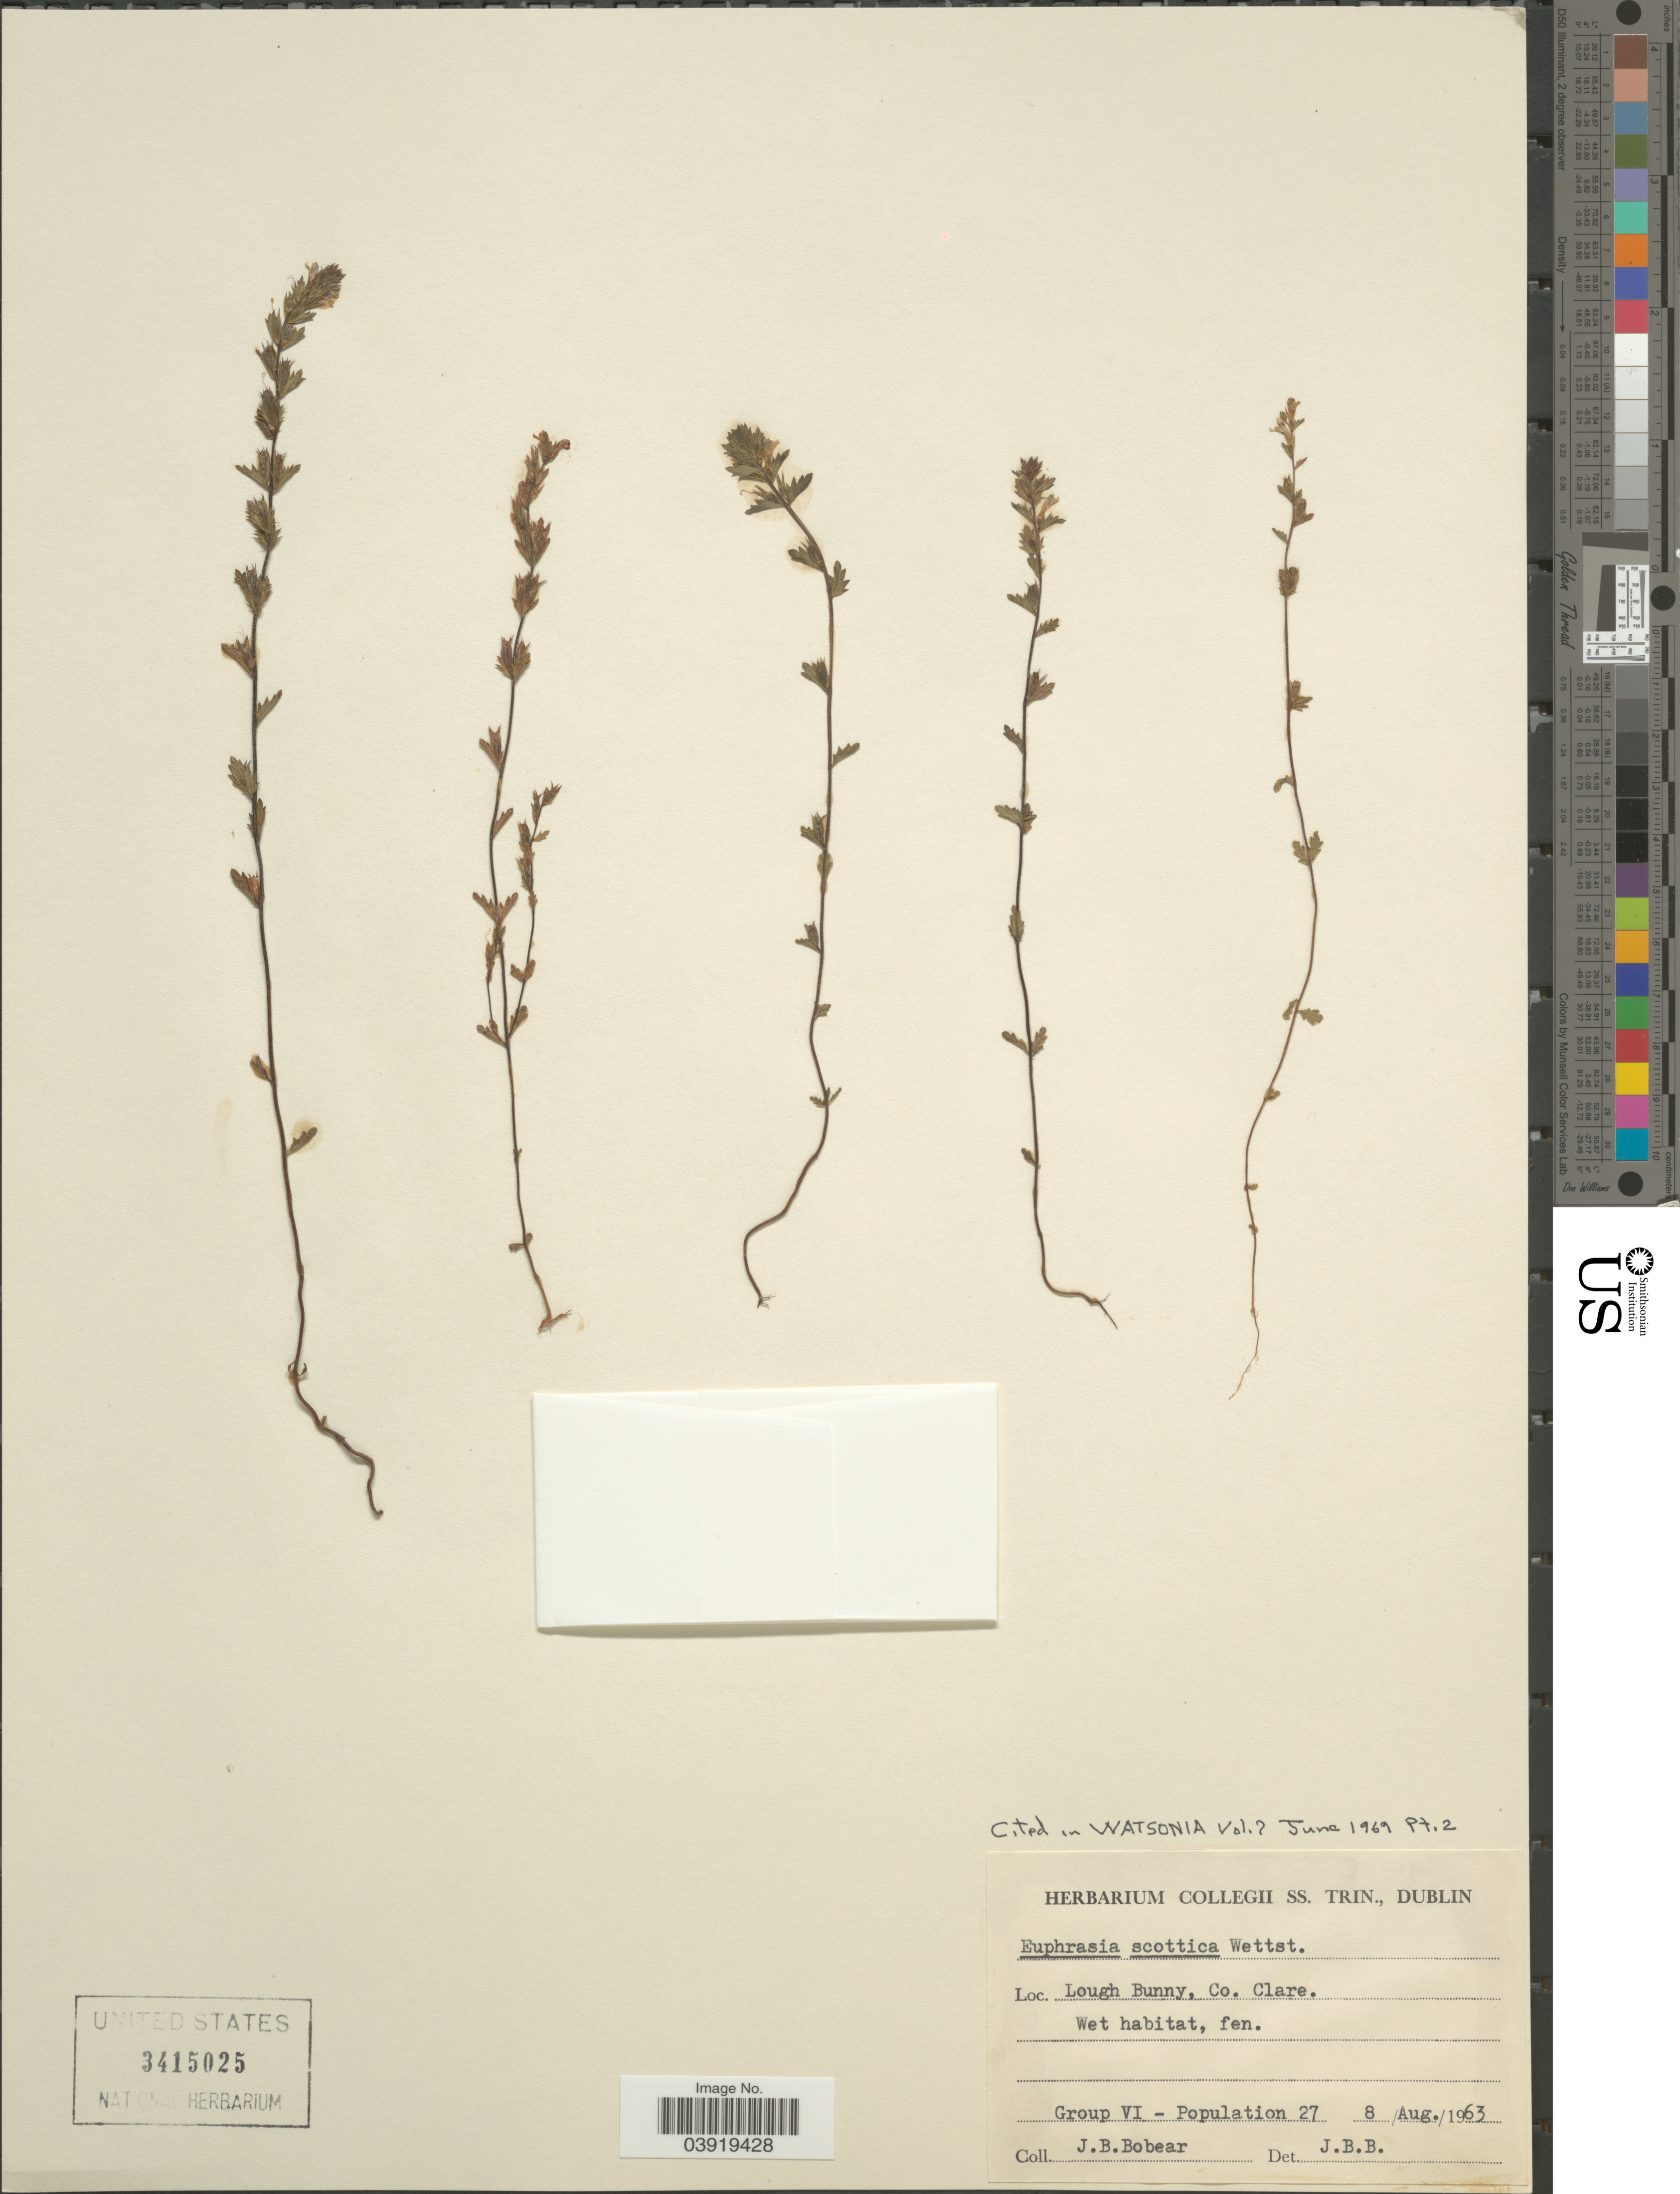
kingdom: Plantae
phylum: Tracheophyta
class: Magnoliopsida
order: Lamiales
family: Orobanchaceae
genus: Euphrasia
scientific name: Euphrasia scottica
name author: Wettst.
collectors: J. Bobear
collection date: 1963-08-08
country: Ireland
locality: Lough Bunny, Co. Clare. Group VI - Population 27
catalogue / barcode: US 3415025